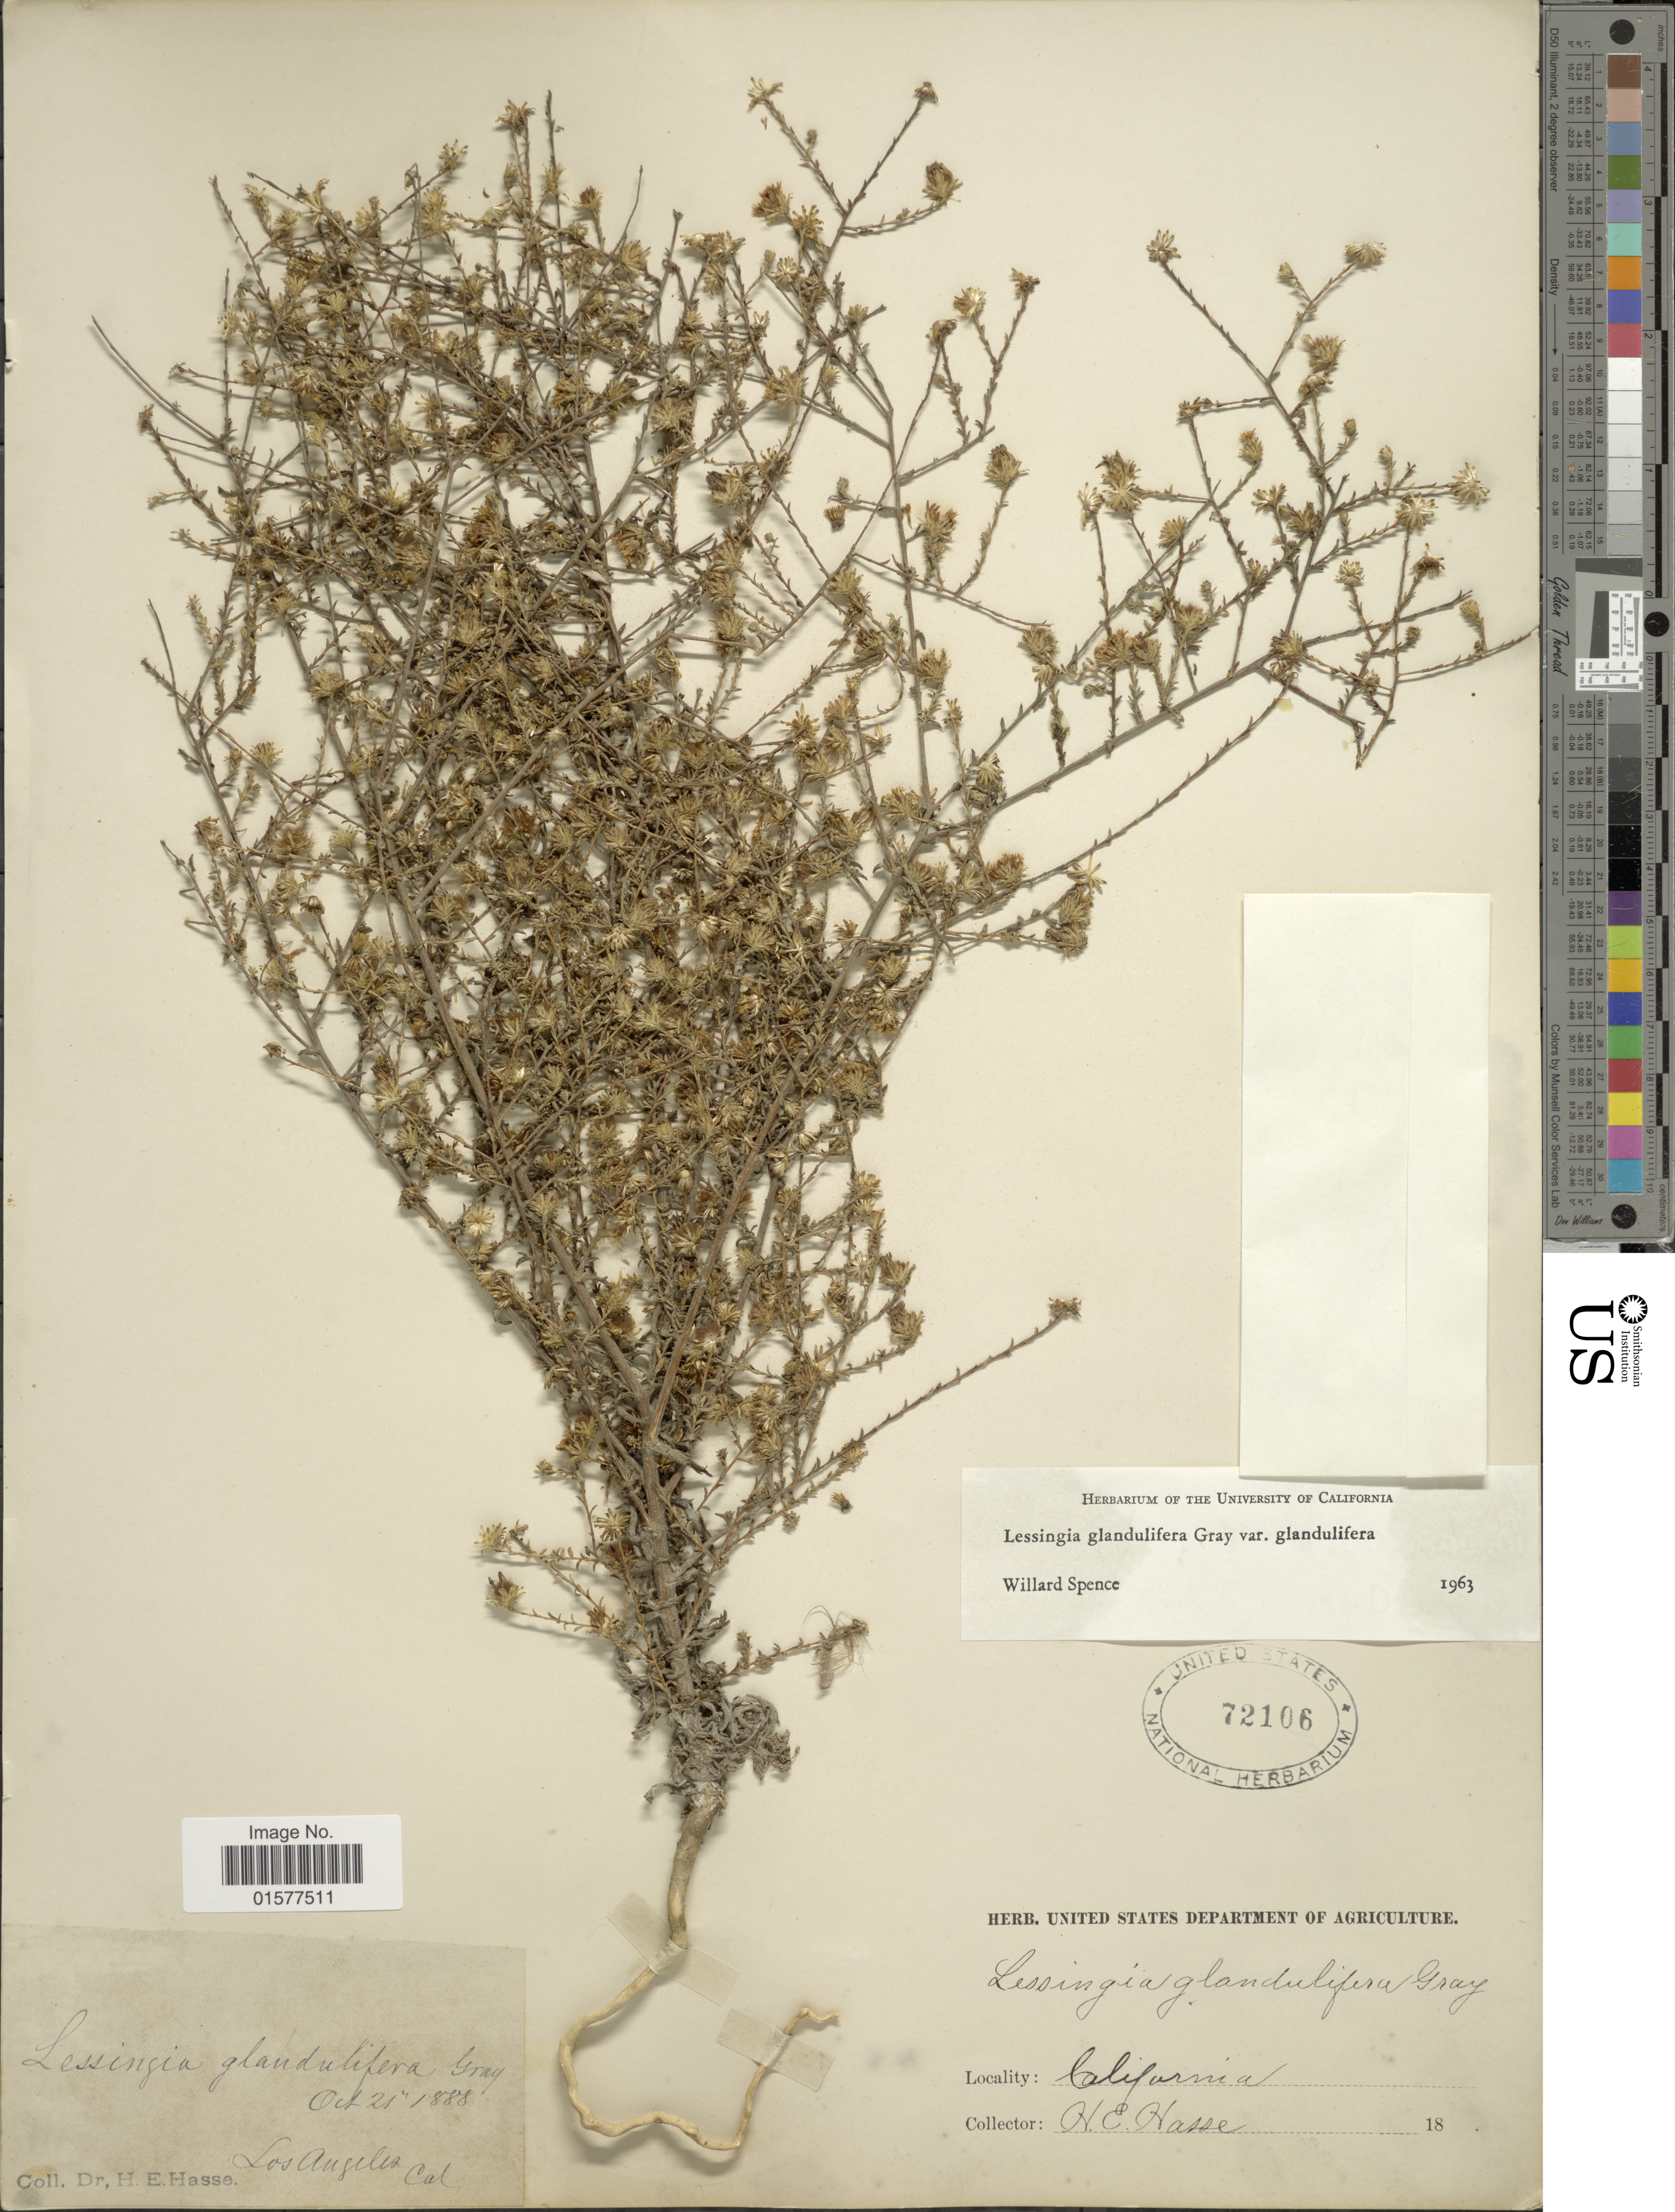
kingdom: Plantae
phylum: Tracheophyta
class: Magnoliopsida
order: Asterales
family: Asteraceae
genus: Lessingia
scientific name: Lessingia glandulifera var. glandulifera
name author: (A. Gray) J.T. Howell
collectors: H. E. Hasse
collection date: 1888-10-21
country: United States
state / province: California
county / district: Los Angeles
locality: Los Angeles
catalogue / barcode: US 72106